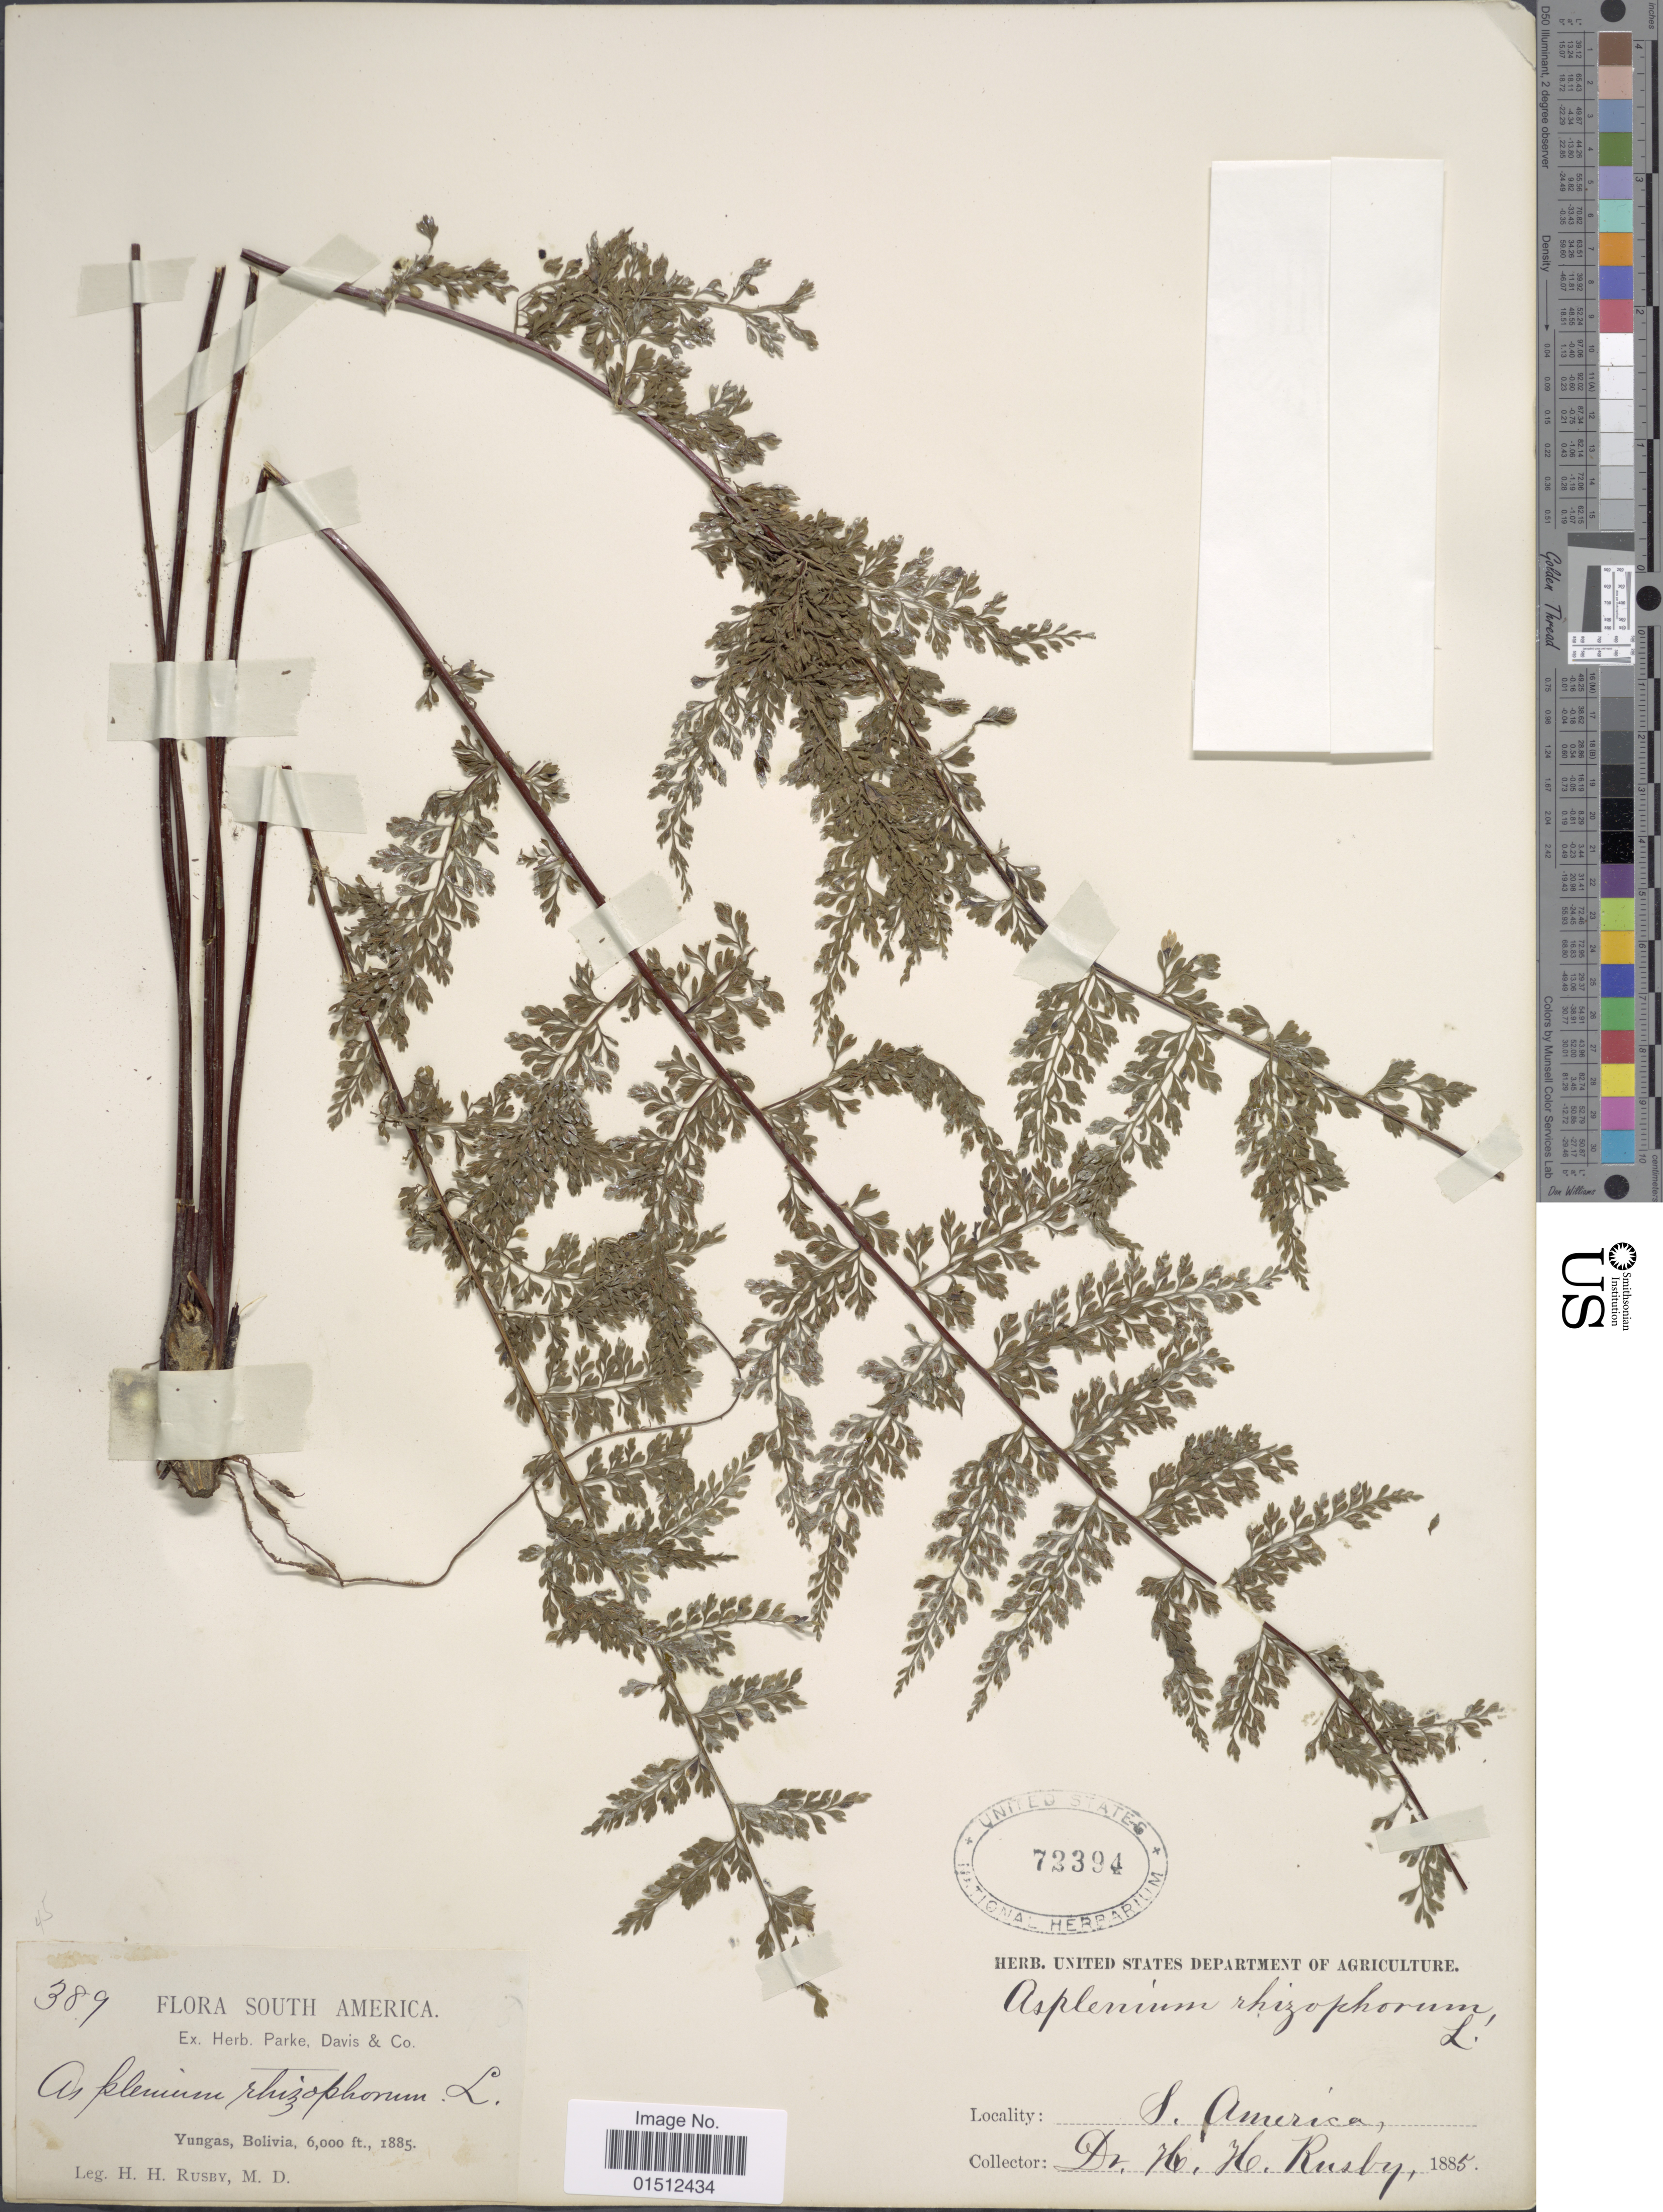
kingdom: Plantae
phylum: Tracheophyta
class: Polypodiopsida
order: Polypodiales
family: Aspleniaceae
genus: Asplenium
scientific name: Asplenium radicans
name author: L.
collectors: H. H. Rusby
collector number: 389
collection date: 1885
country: Bolivia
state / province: La Paz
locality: Yungas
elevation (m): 1829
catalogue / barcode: US 72394